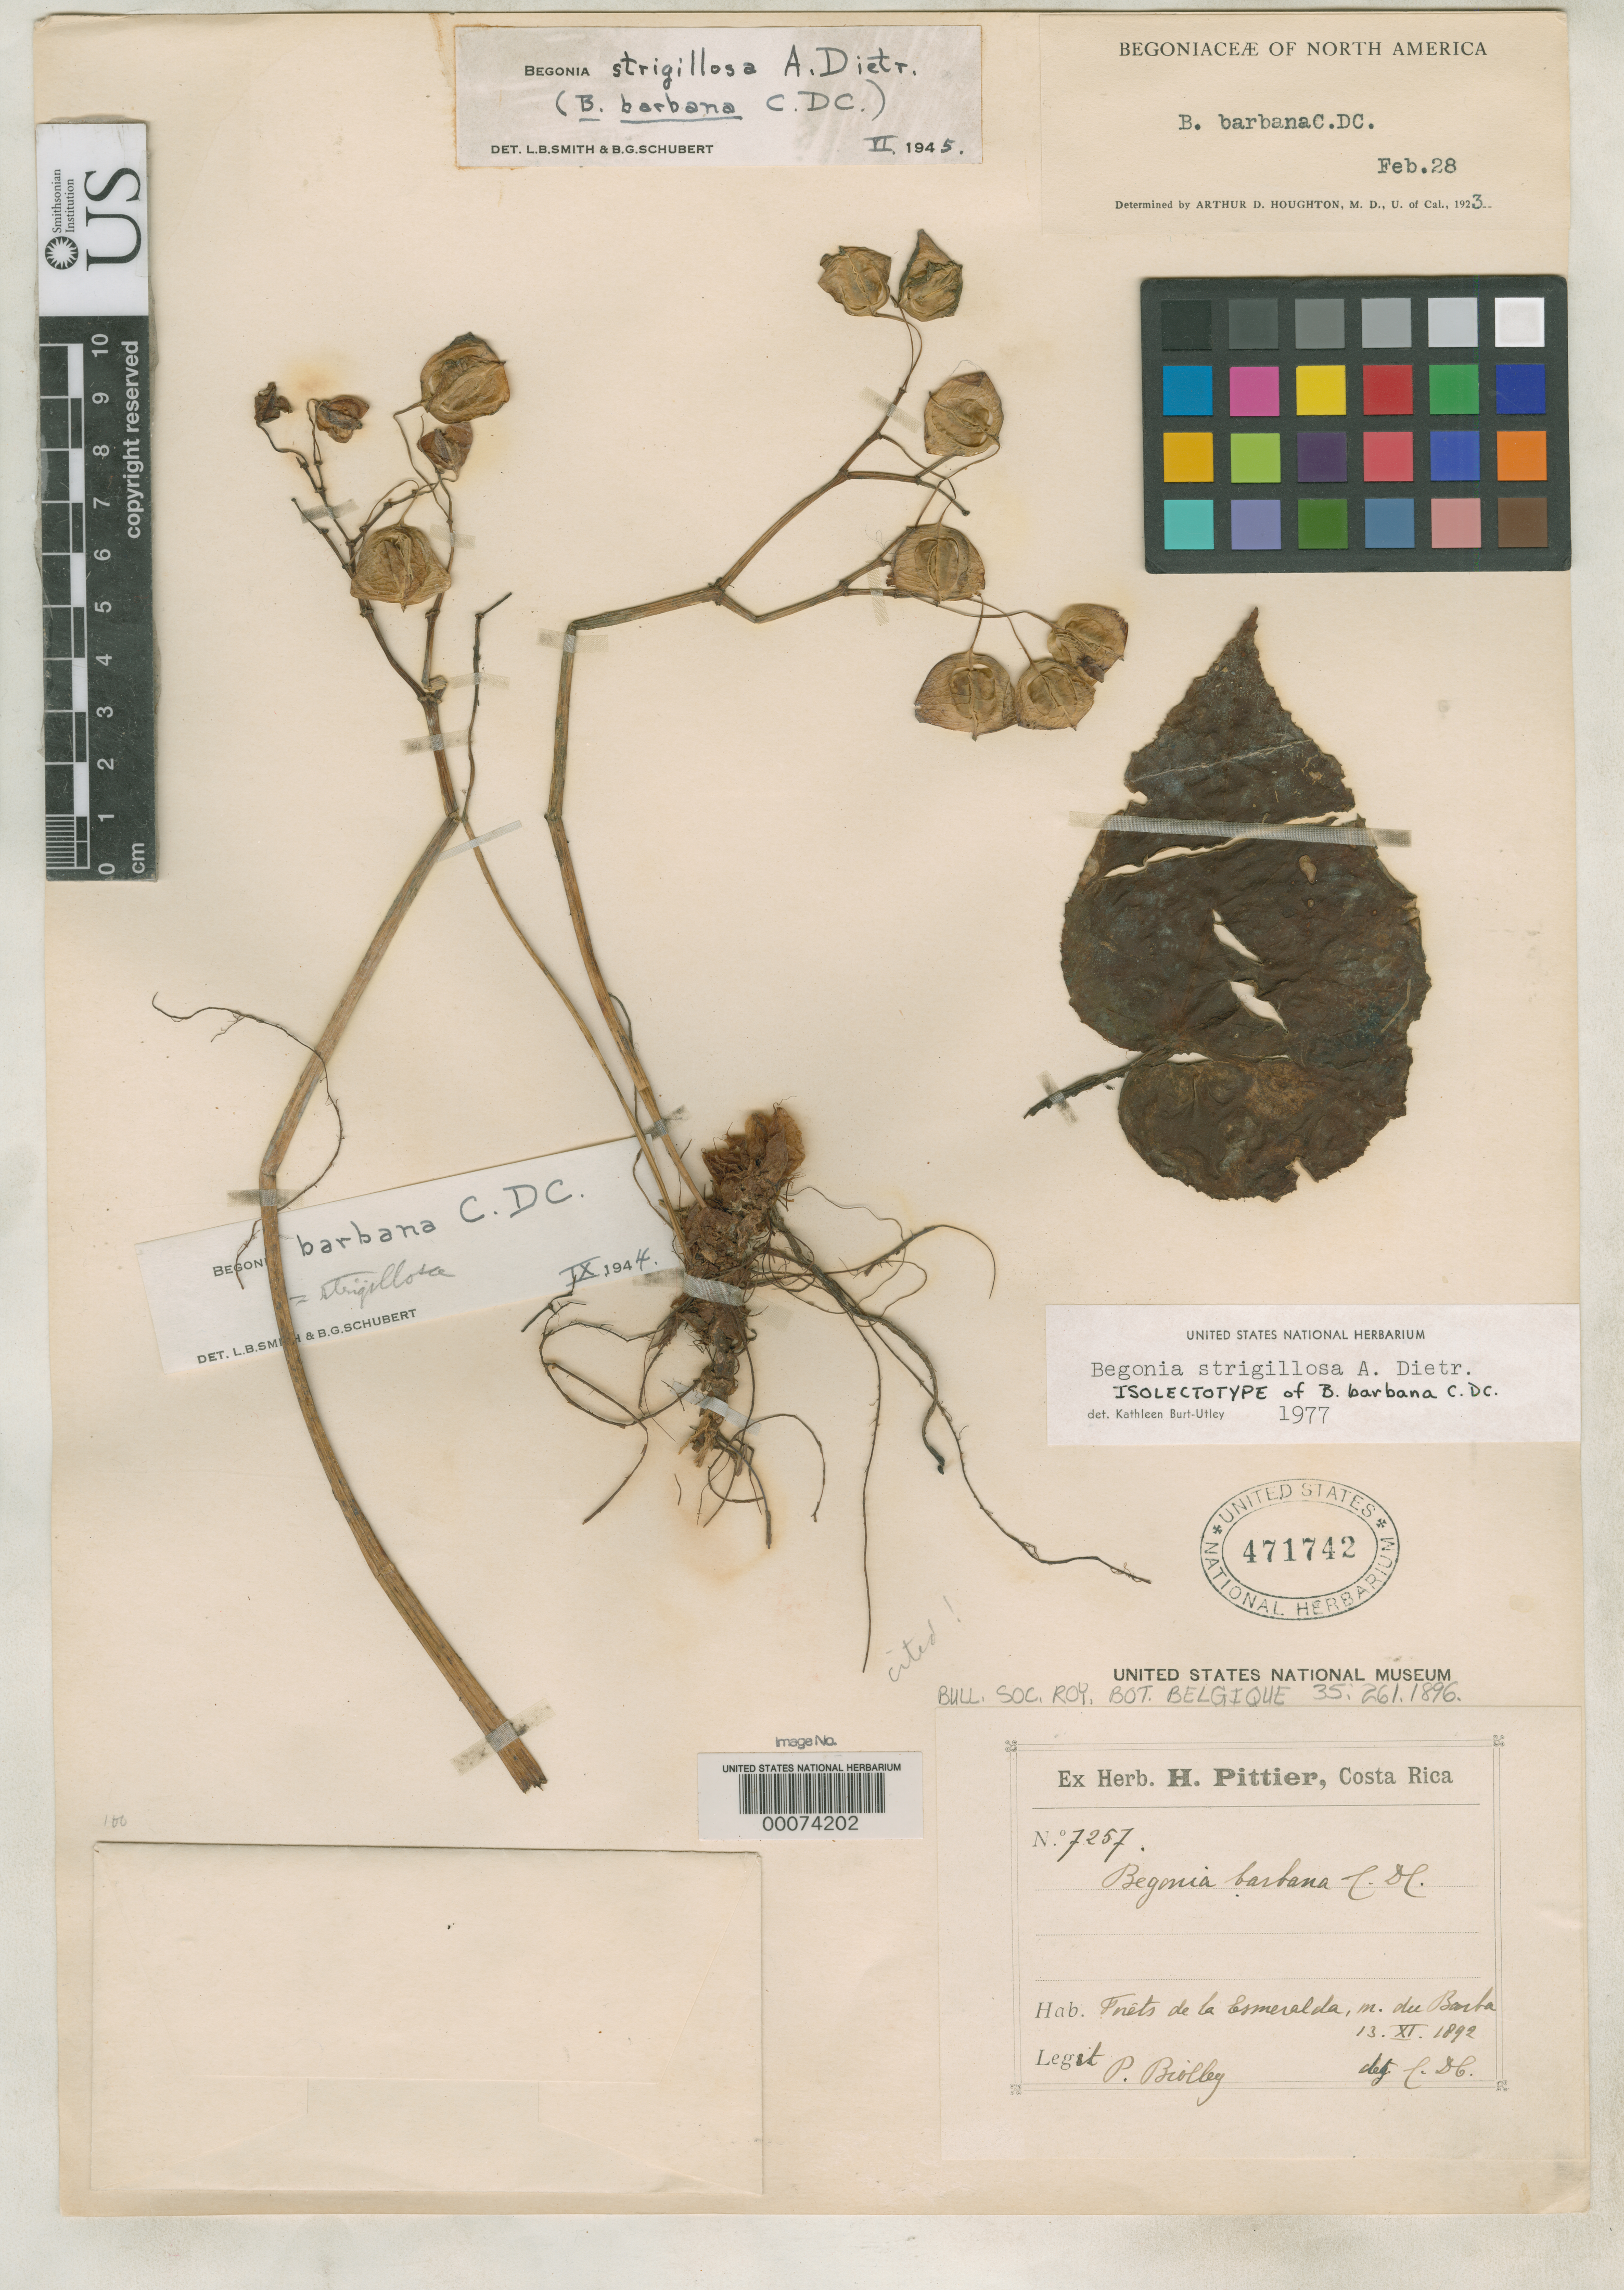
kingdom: Plantae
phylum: Tracheophyta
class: Magnoliopsida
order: Cucurbitales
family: Begoniaceae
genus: Begonia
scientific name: Begonia barbana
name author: C. DC.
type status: Isolectotype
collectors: P. Biolley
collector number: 7257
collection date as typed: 13 Nov 1892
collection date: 1892-11-13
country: Costa Rica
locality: Forests of La Esmeralda, Massif du Barba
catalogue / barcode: US 471742